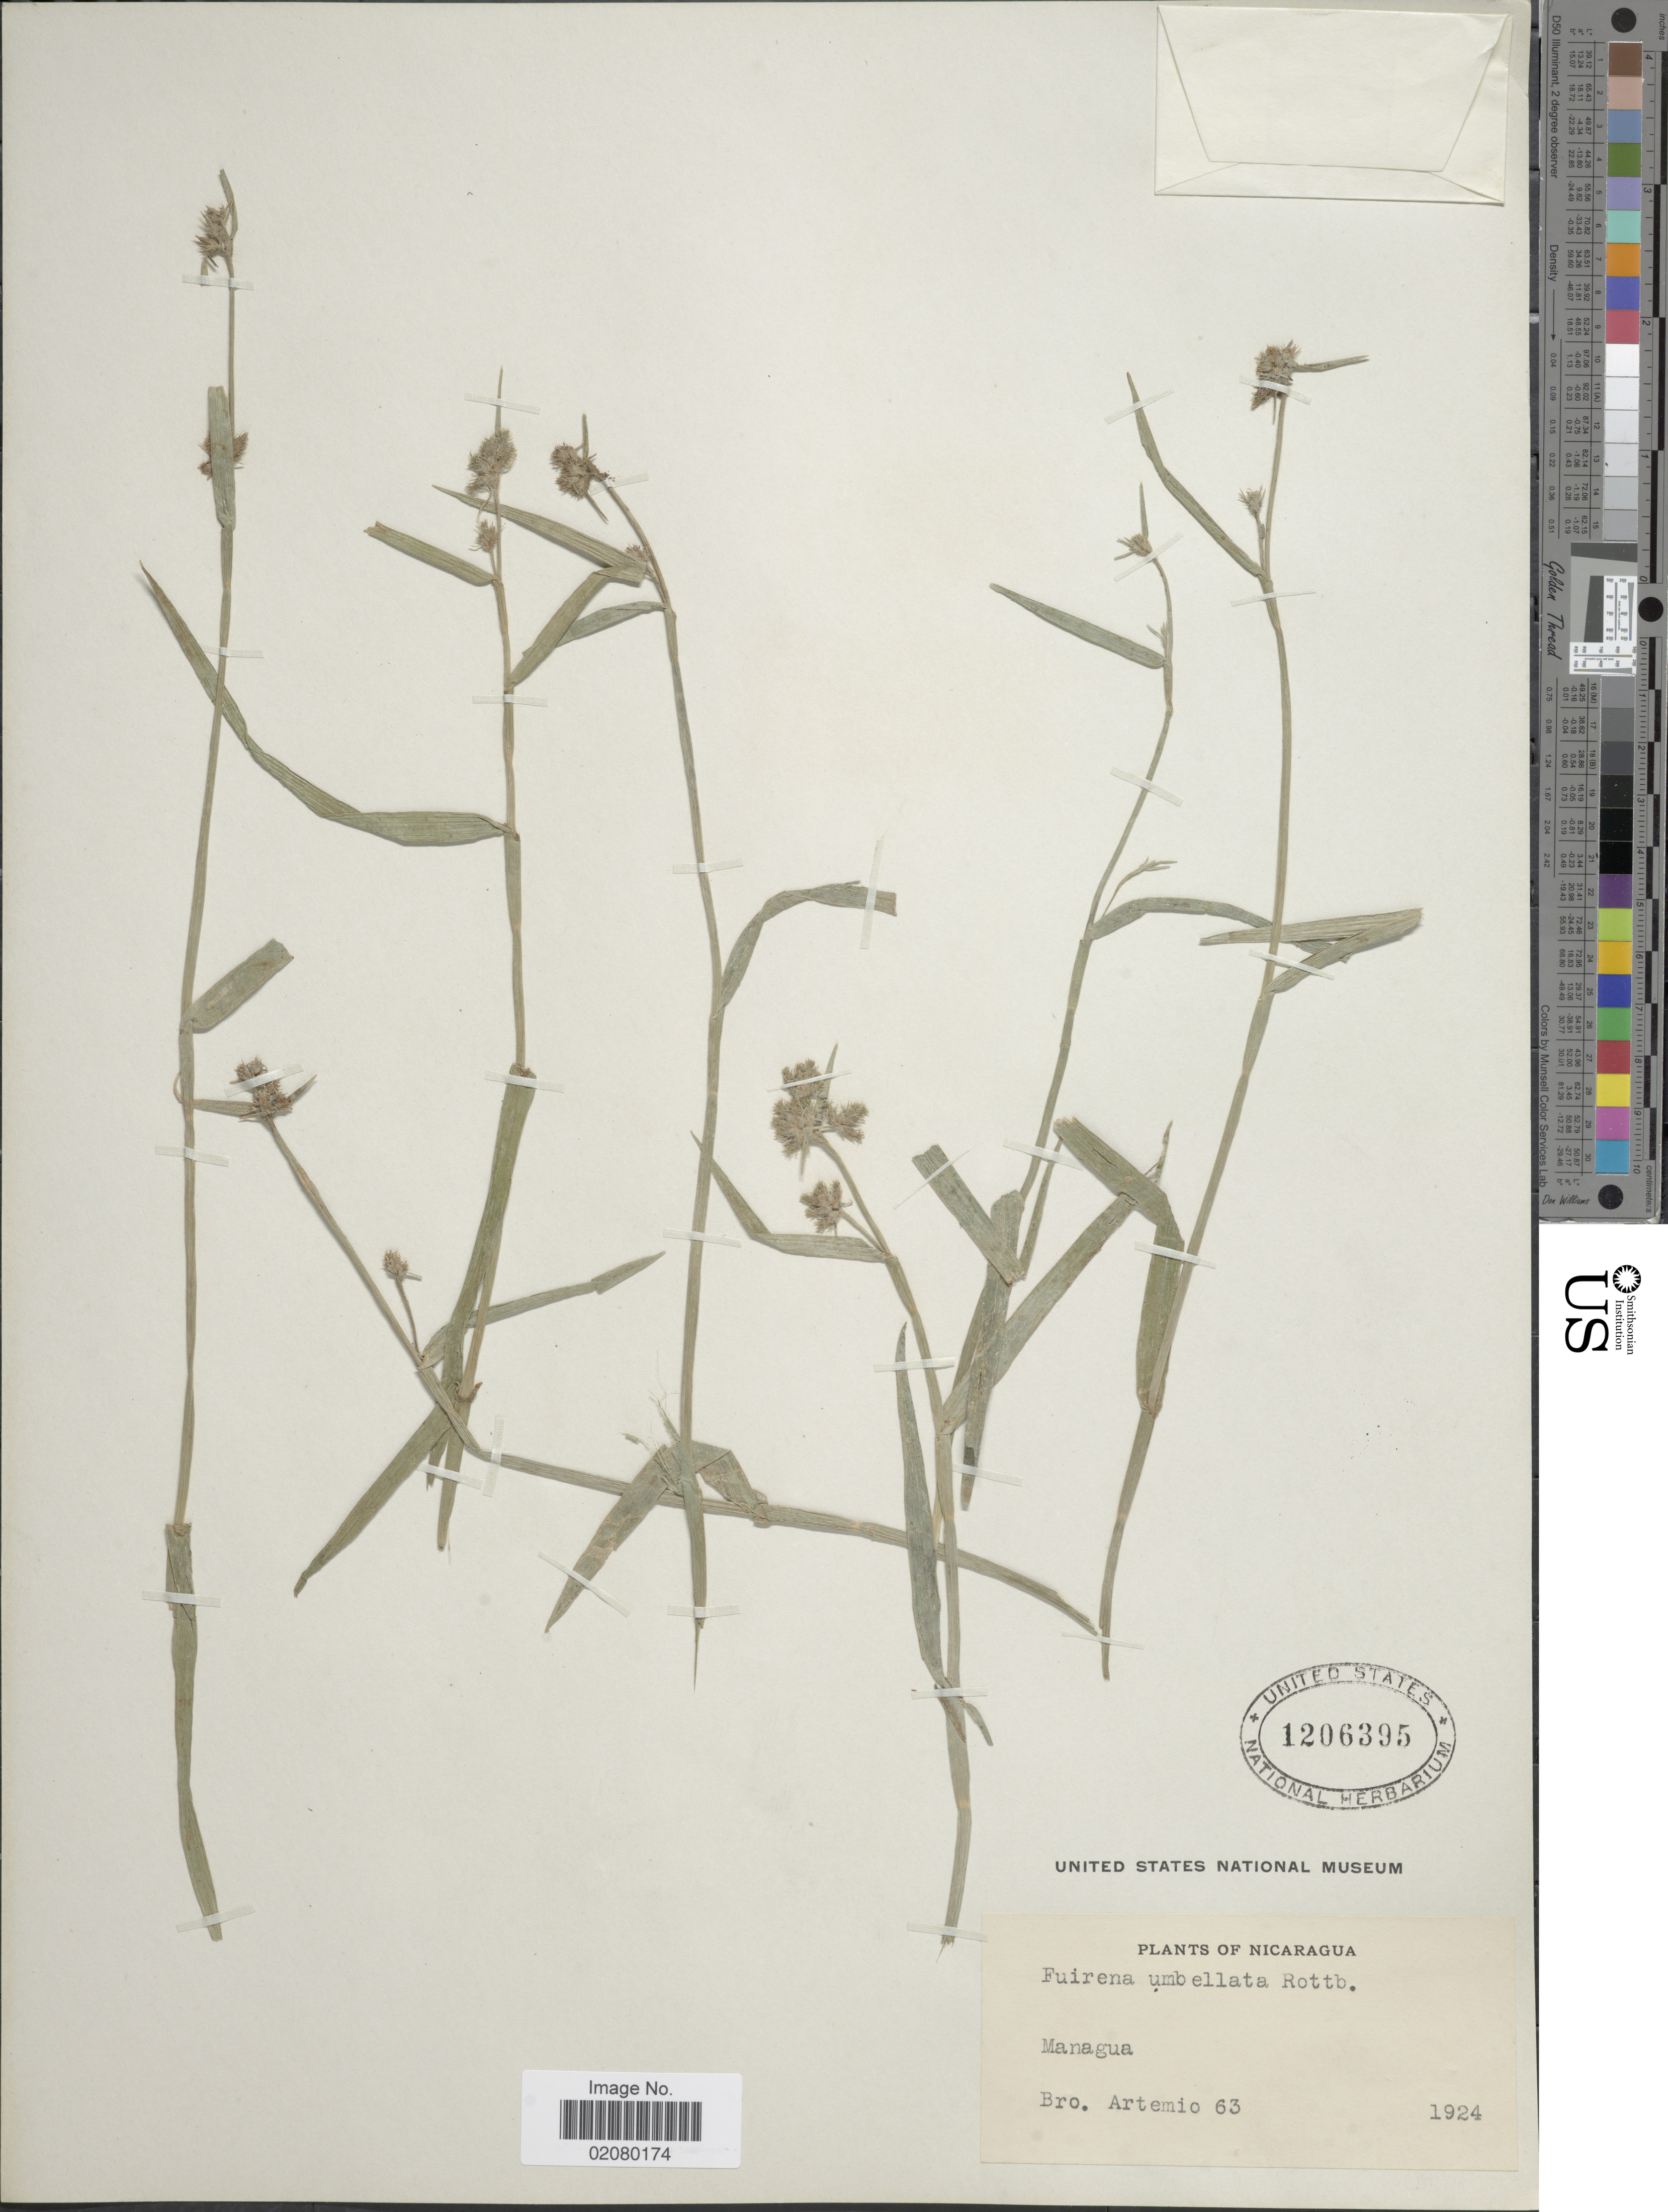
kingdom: Plantae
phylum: Tracheophyta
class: Liliopsida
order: Poales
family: Cyperaceae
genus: Fuirena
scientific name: Fuirena umbellata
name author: Rottb.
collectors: B. Rene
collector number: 63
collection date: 1924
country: Nicaragua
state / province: Managua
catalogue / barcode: US 1206395